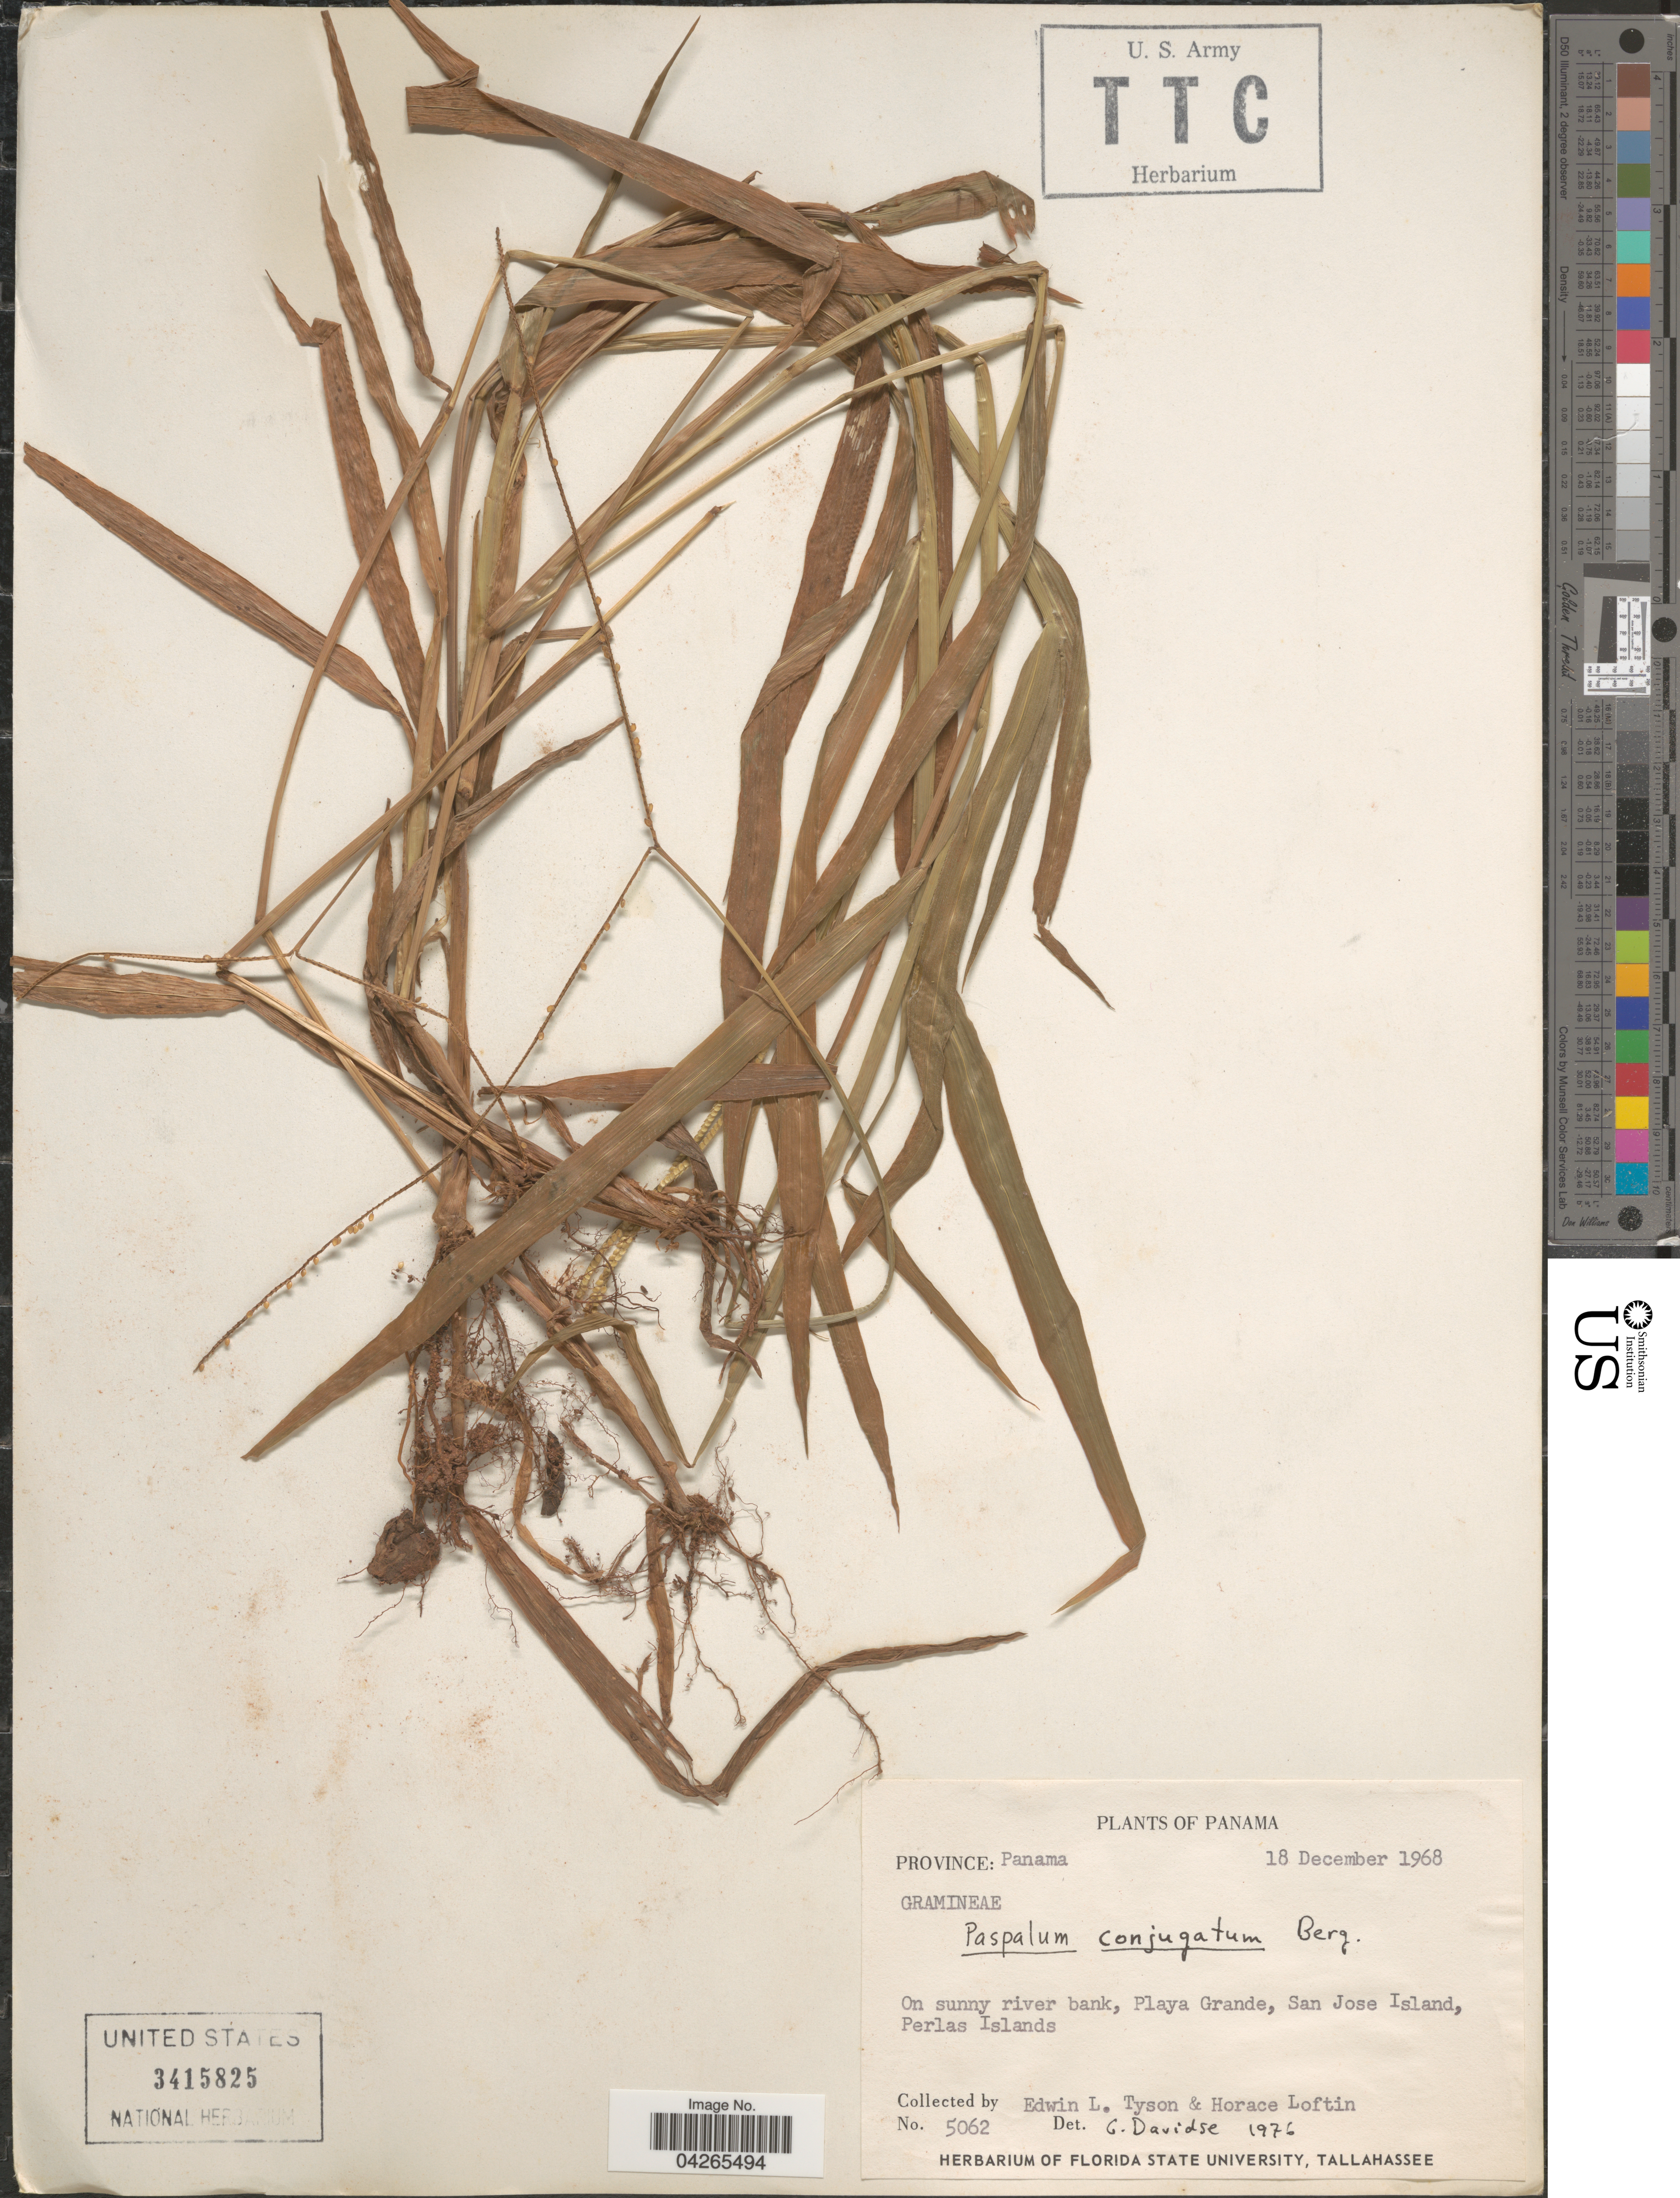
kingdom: Plantae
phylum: Tracheophyta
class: Liliopsida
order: Poales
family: Poaceae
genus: Paspalum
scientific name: Paspalum conjugatum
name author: P.J. Bergius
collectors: E. L. Tyson & H. Loftin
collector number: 5062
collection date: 1968-12-18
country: Panama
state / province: Panamá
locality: On sunny river bank, Playa Grande, San Jose Island, Perlas Islands.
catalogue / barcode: US 3415825